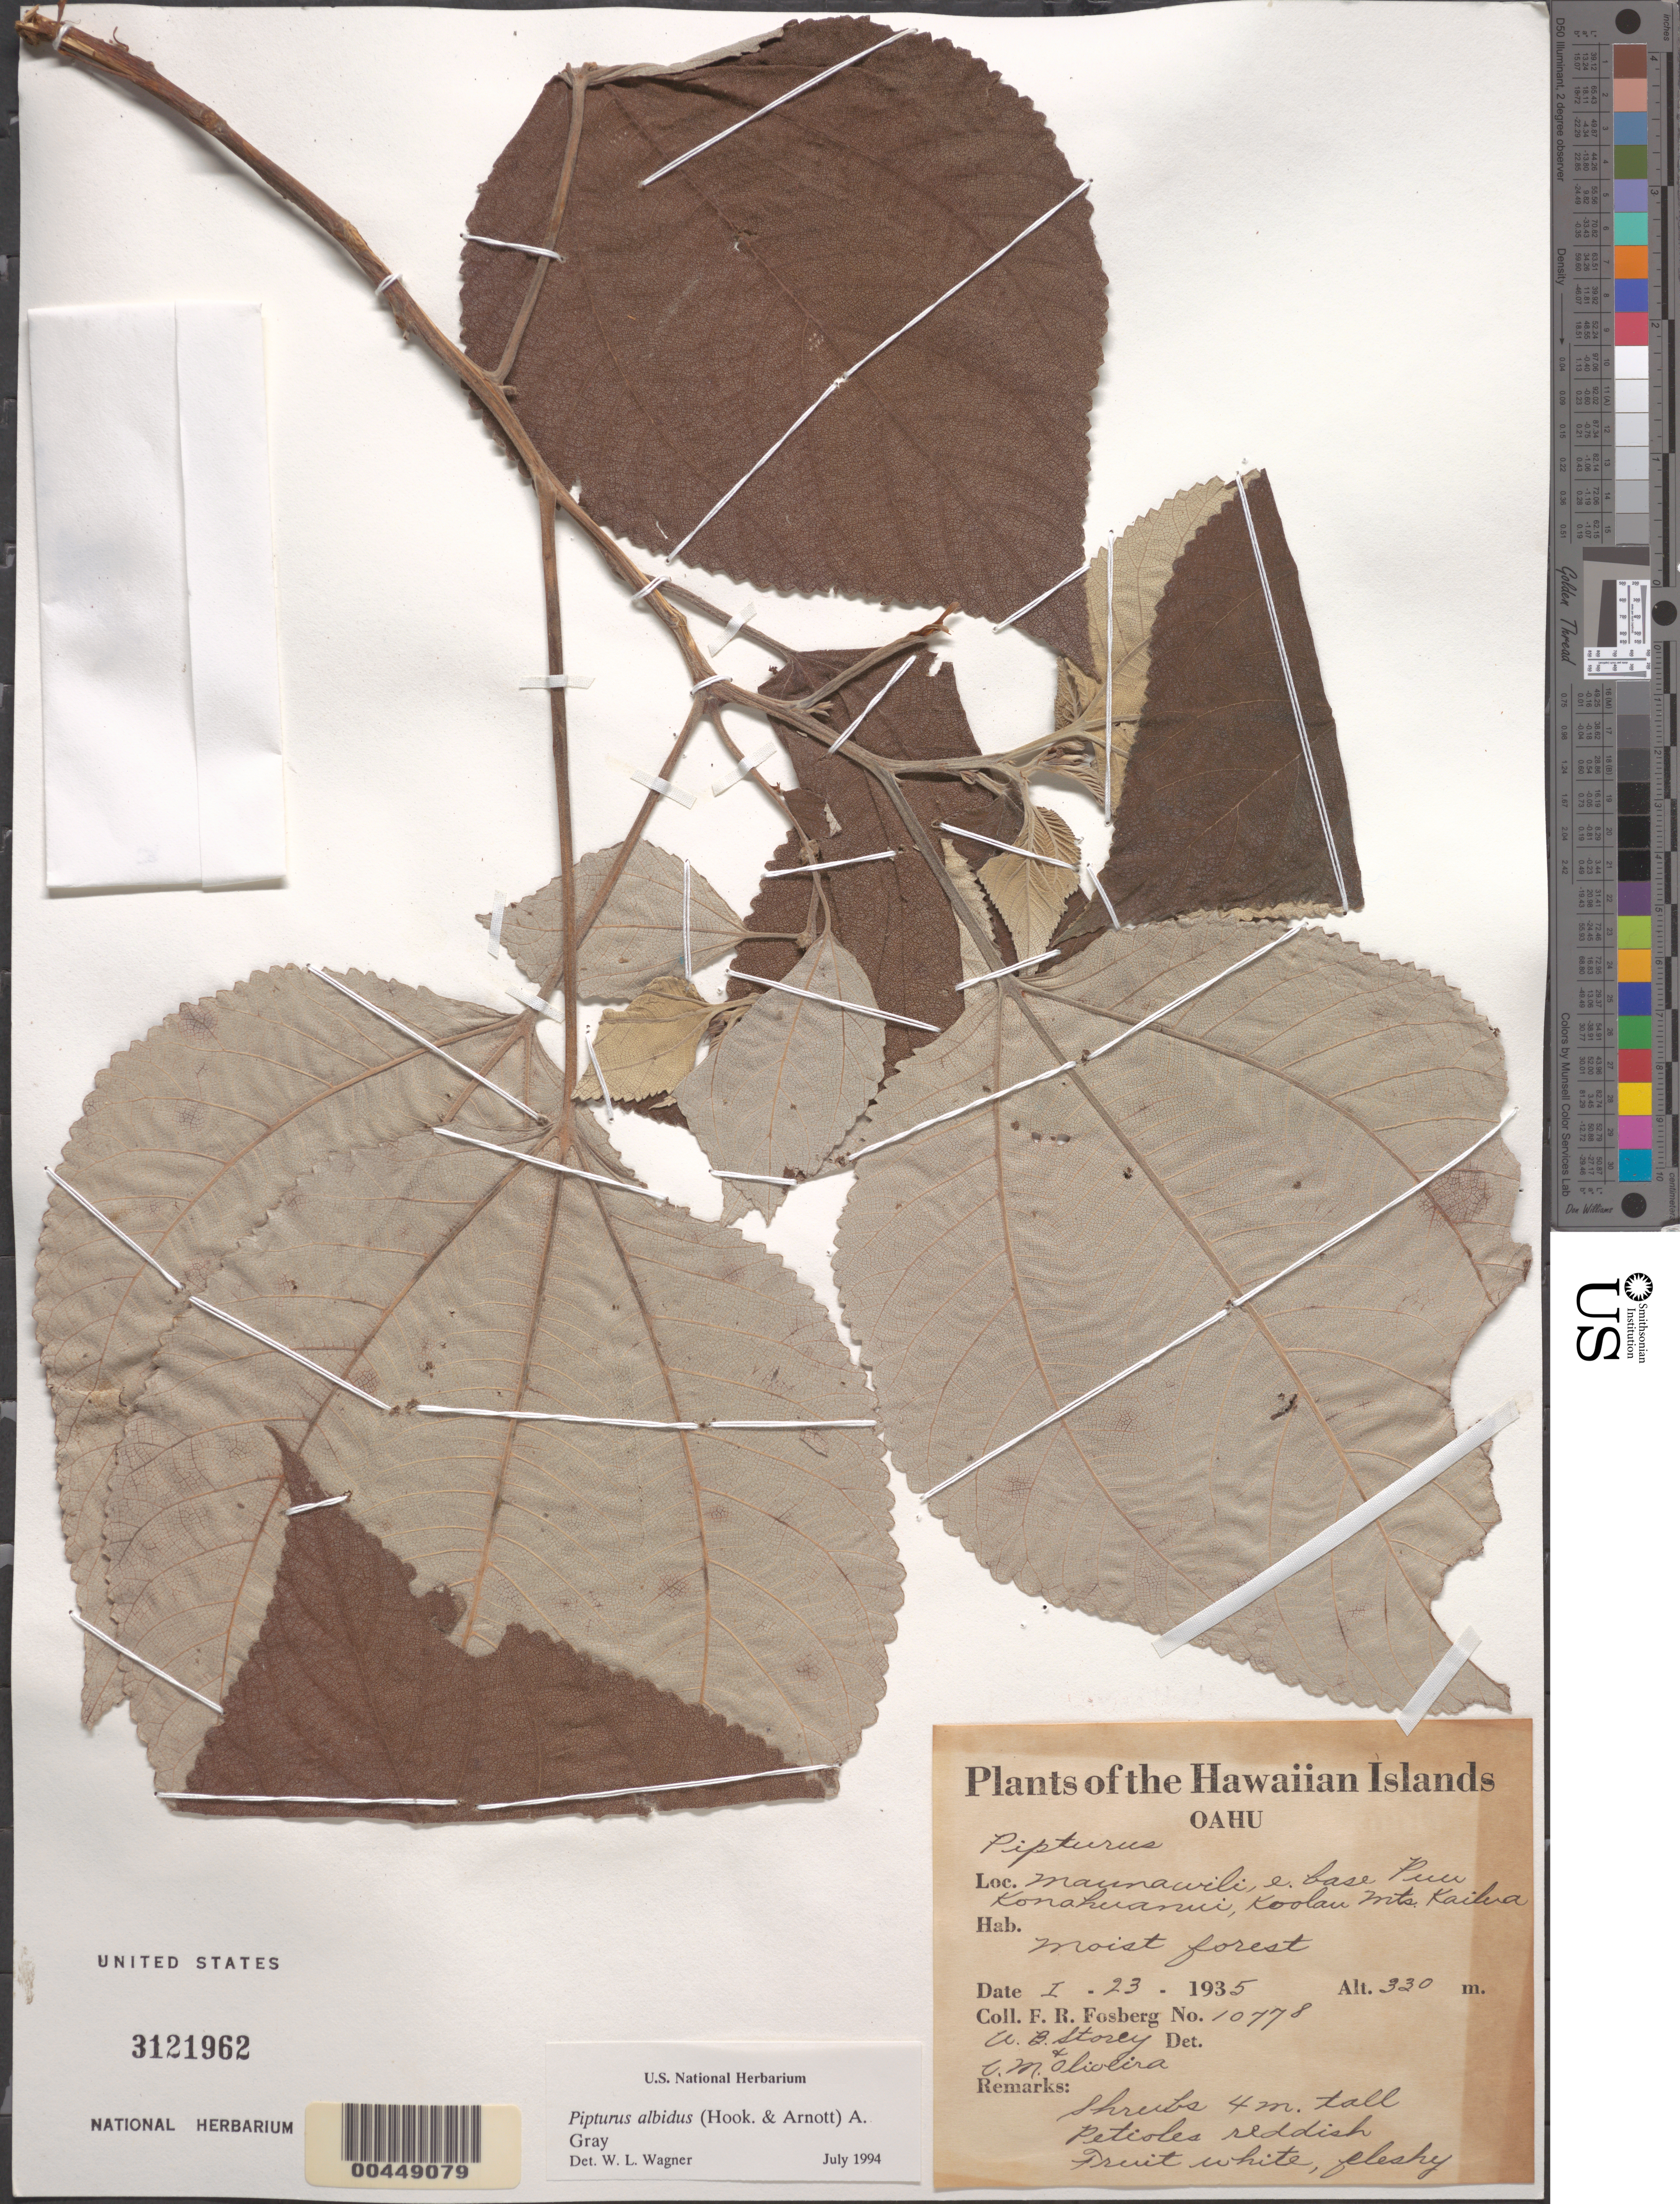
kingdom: Plantae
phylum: Tracheophyta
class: Magnoliopsida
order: Rosales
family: Urticaceae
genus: Pipturus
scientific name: Pipturus albidus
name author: (Hook. & Arn.) A. Gray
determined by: Wagner, W. L., (BOT), Smithsonian Institution - National Museum of Natural History (UNITED STATES)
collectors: F. R. Fosberg, W. Storey & C. Oliveira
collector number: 10778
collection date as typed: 23 Jan 1935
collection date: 1935-01-23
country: United States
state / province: Hawaii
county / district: Honolulu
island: Oahu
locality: Maunawili, E base, Puu Konahuanui, Koolau Mts, Kailua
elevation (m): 330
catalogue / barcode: US 3121962